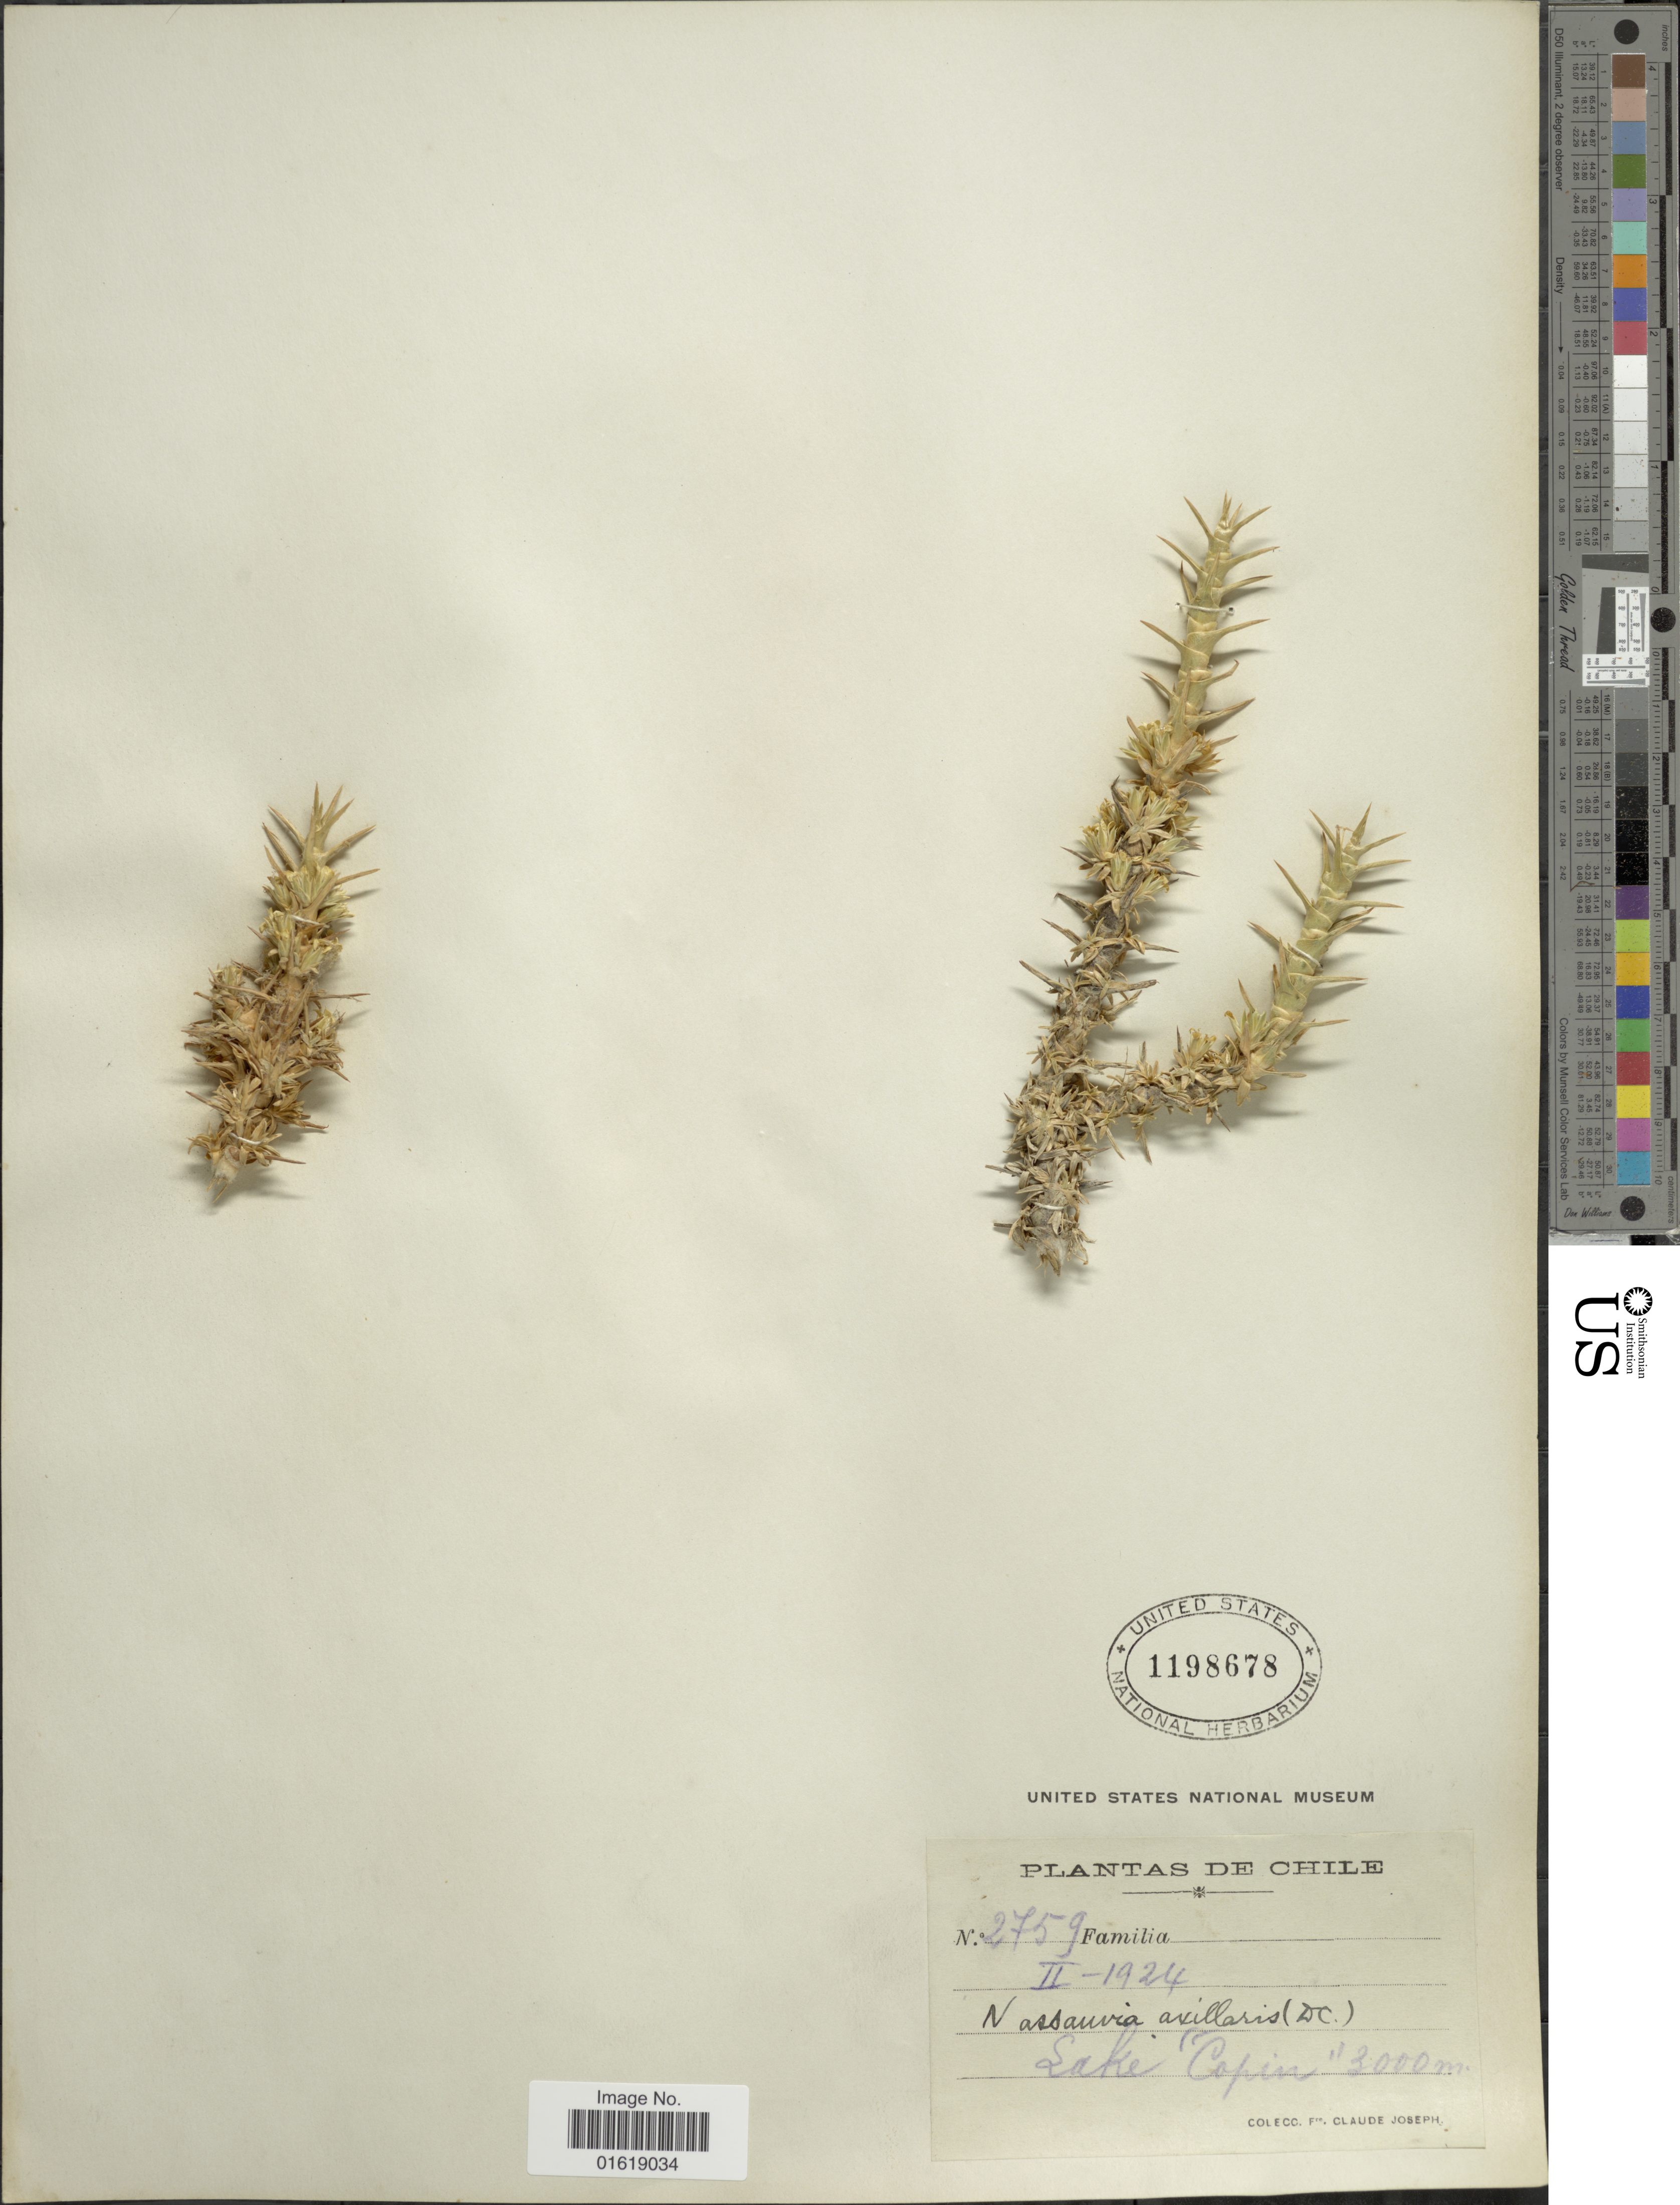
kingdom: Plantae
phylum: Tracheophyta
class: Magnoliopsida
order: Asterales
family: Asteraceae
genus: Nassauvia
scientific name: Nassauvia axillaris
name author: D. Don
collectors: Bro. Claude-Joseph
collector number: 2759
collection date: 1924-02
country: Chile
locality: Lake Copin.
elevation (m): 3000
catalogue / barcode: US 1198678